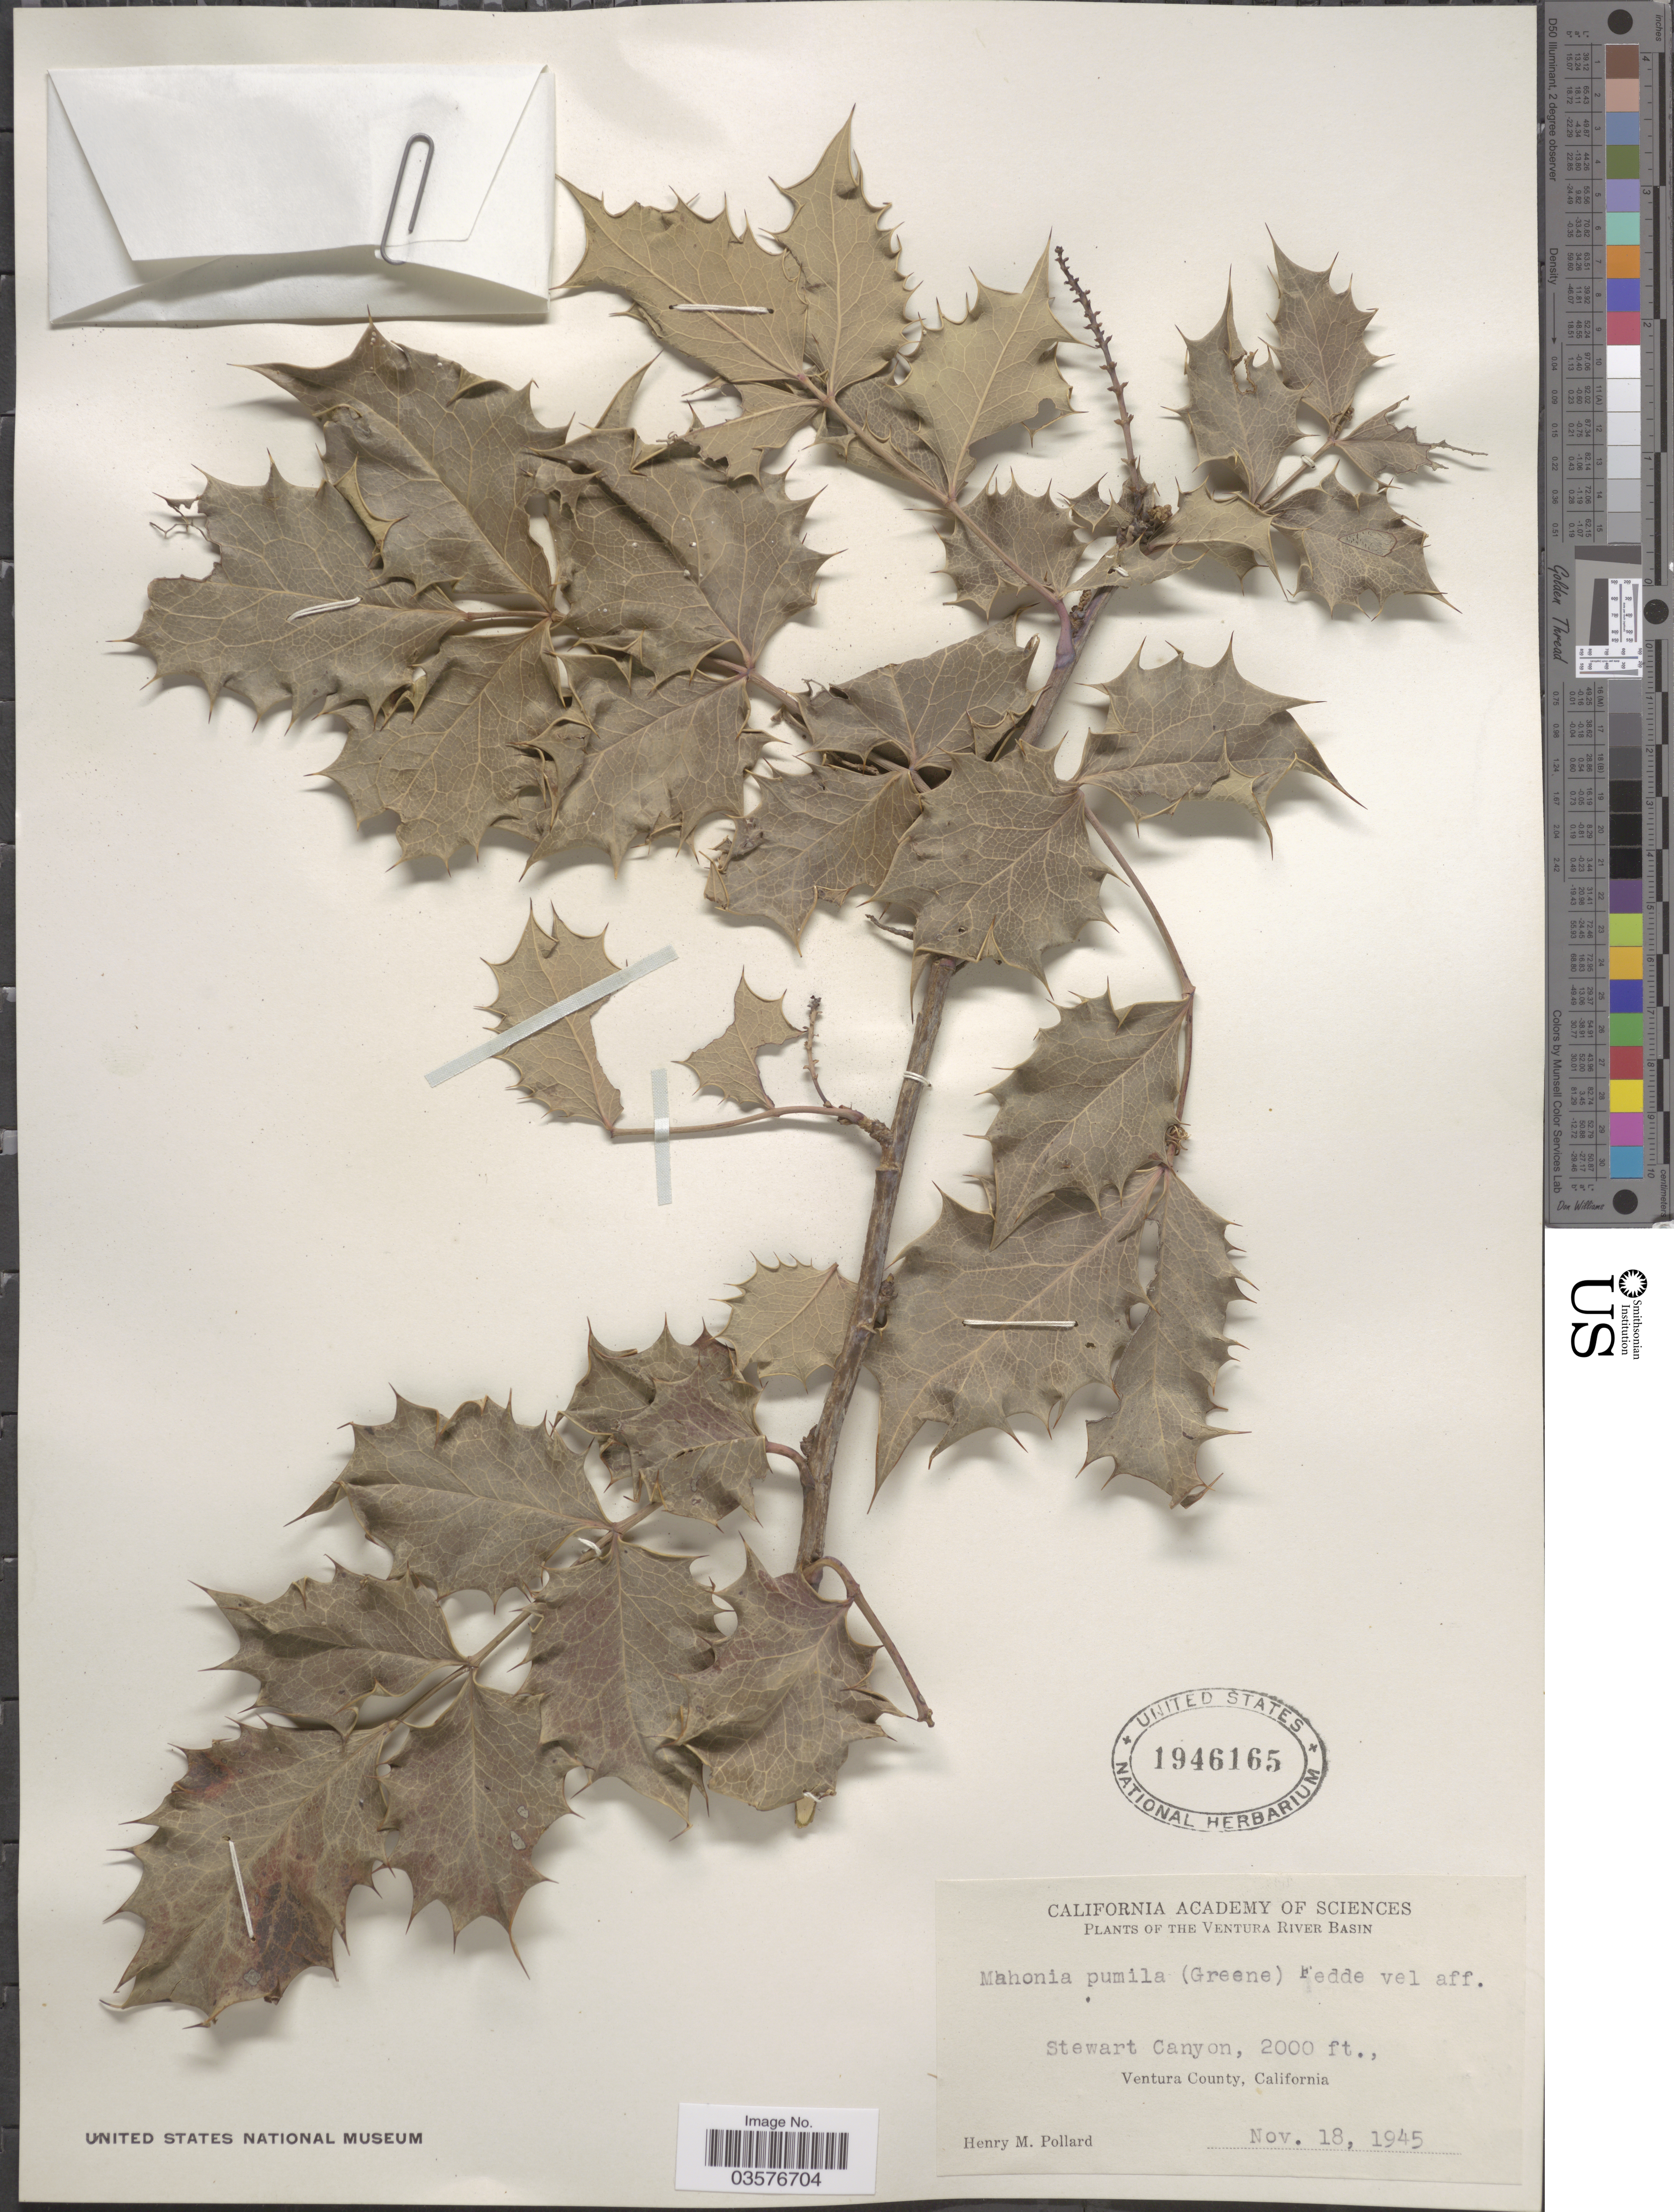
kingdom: Plantae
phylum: Tracheophyta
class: Magnoliopsida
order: Ranunculales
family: Berberidaceae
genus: Mahonia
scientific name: Mahonia pumila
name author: (Greene) Fedde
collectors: H. M. Pollard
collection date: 1945-11-18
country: United States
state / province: California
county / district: Ventura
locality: The Ventura River Basin. Stewart Canyon, Ventura County.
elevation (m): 610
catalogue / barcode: US 1946165